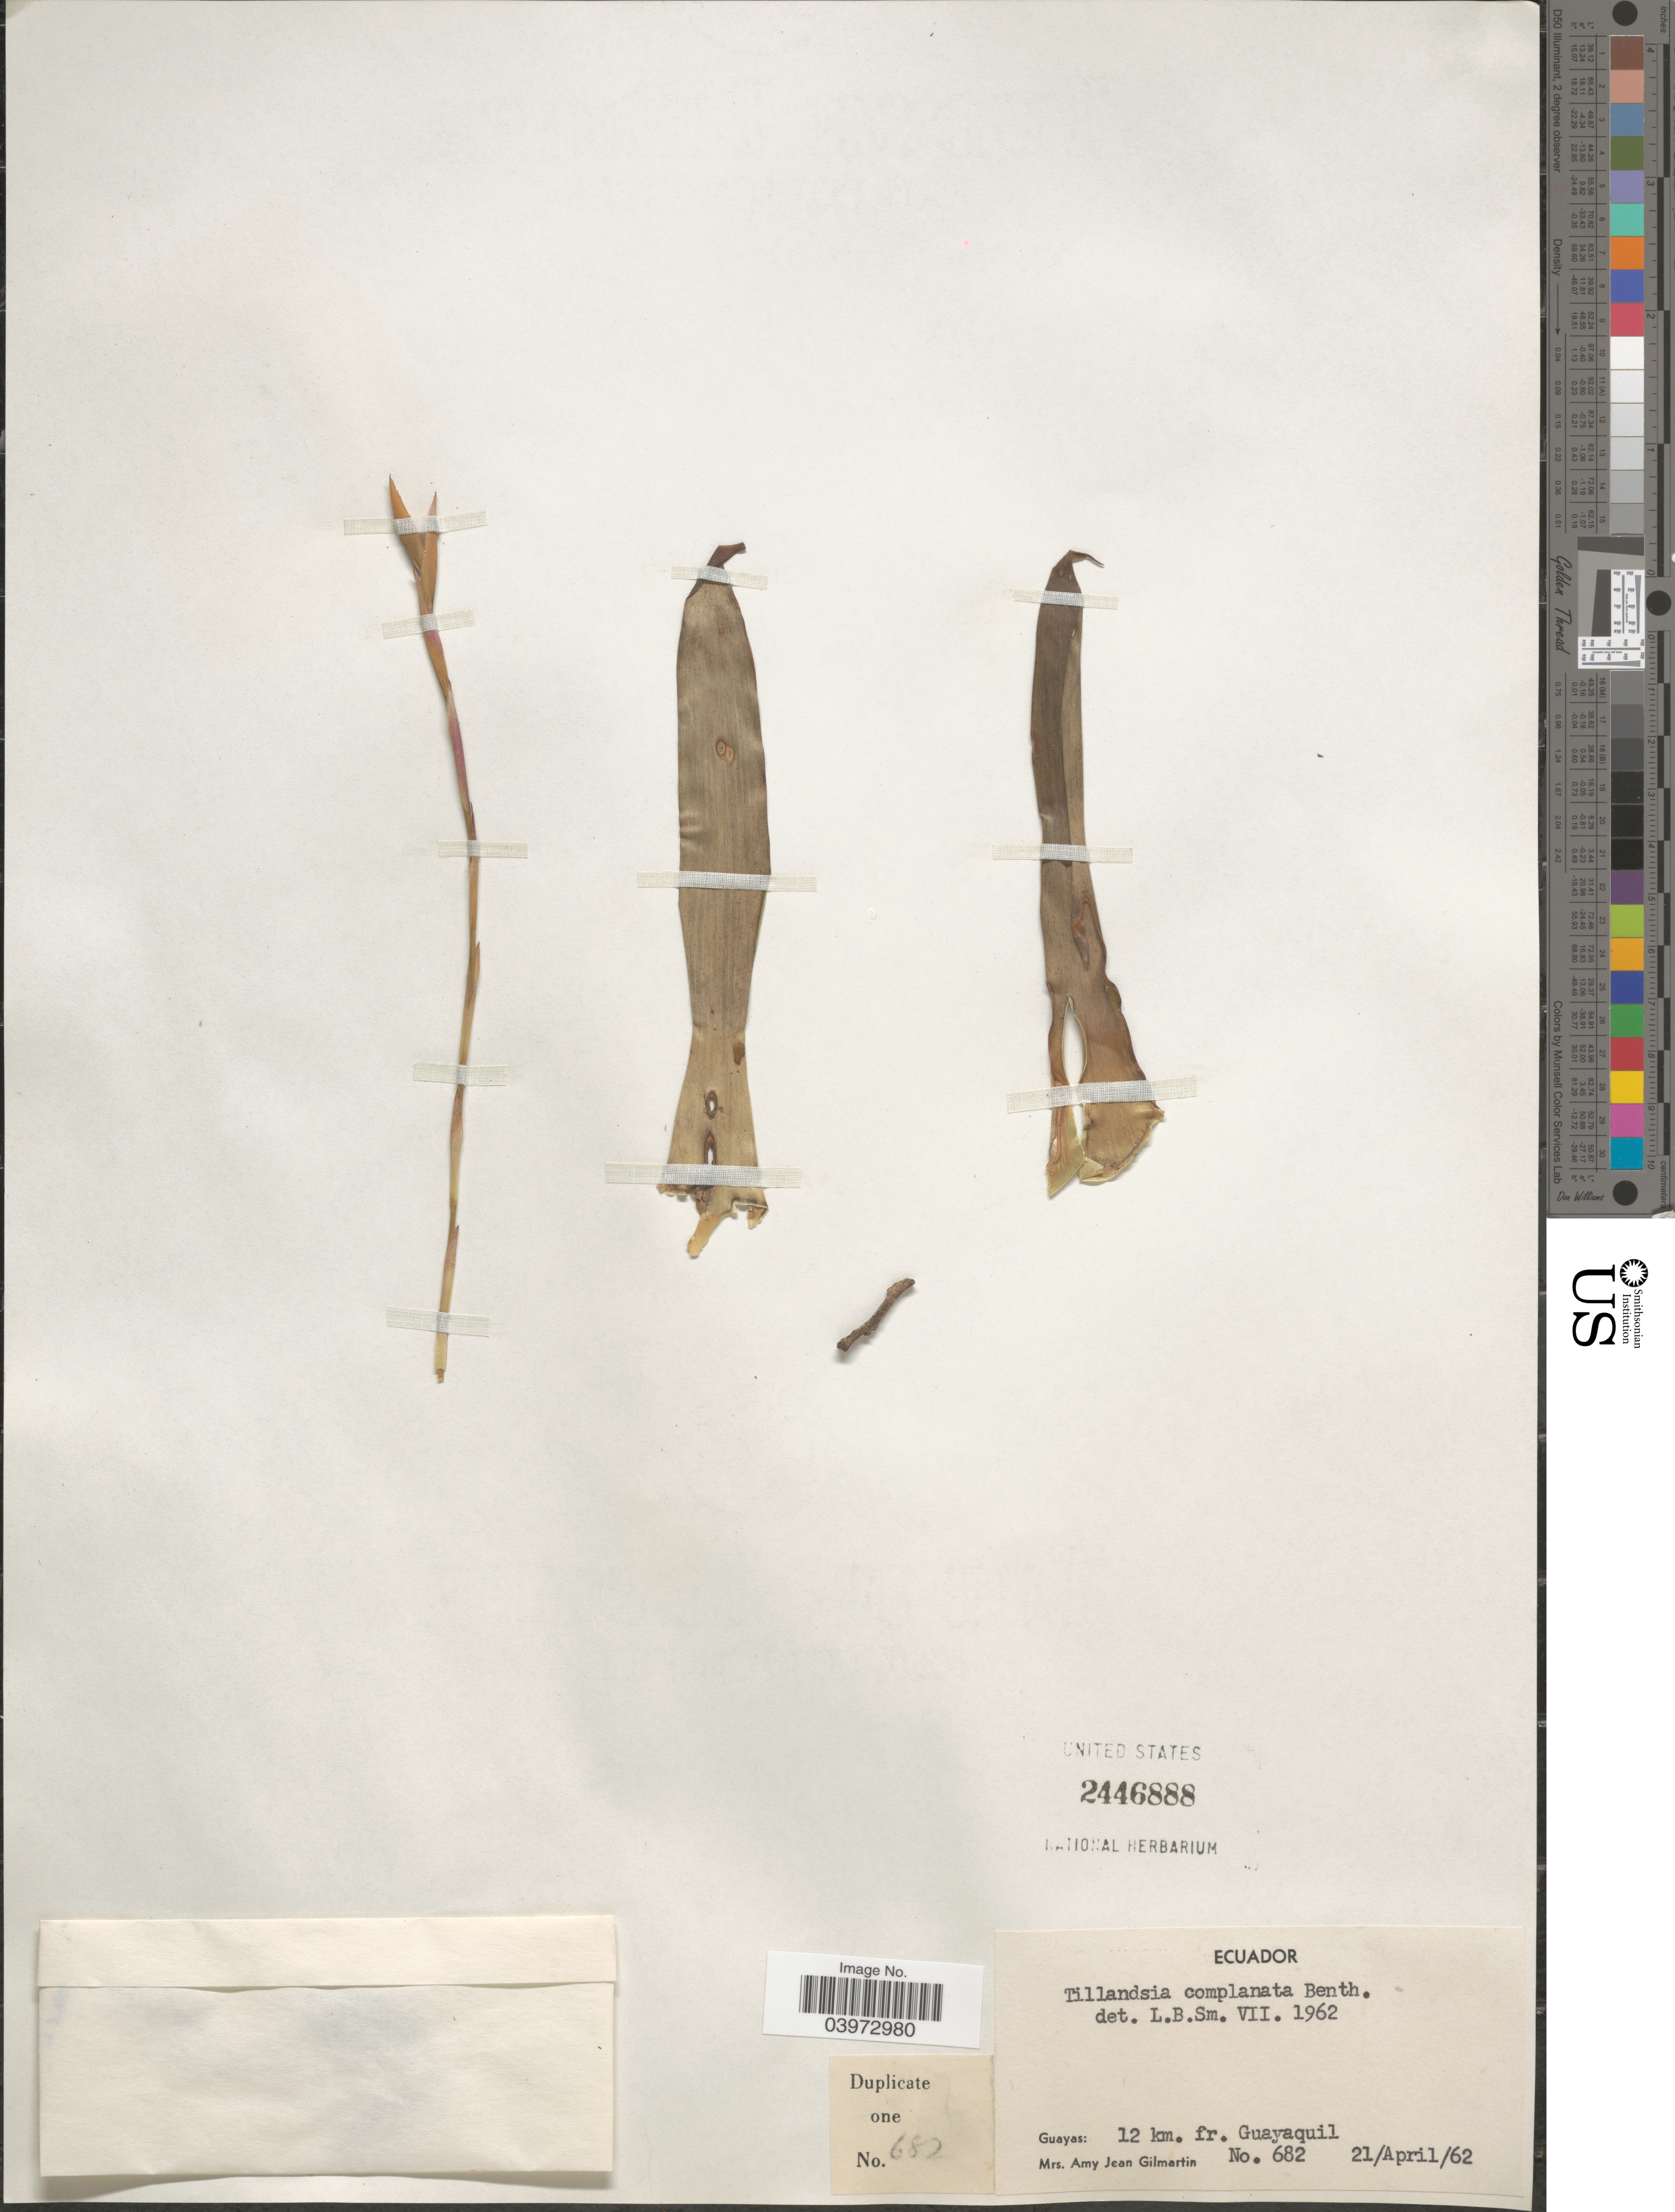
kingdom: Plantae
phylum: Tracheophyta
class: Liliopsida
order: Poales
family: Bromeliaceae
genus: Tillandsia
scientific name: Tillandsia complanata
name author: Benth.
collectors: A. J. Gilmartin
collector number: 682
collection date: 1962-04-21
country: Ecuador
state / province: Guayas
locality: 12 km. fr. Guayaquil.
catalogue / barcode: US 2446888